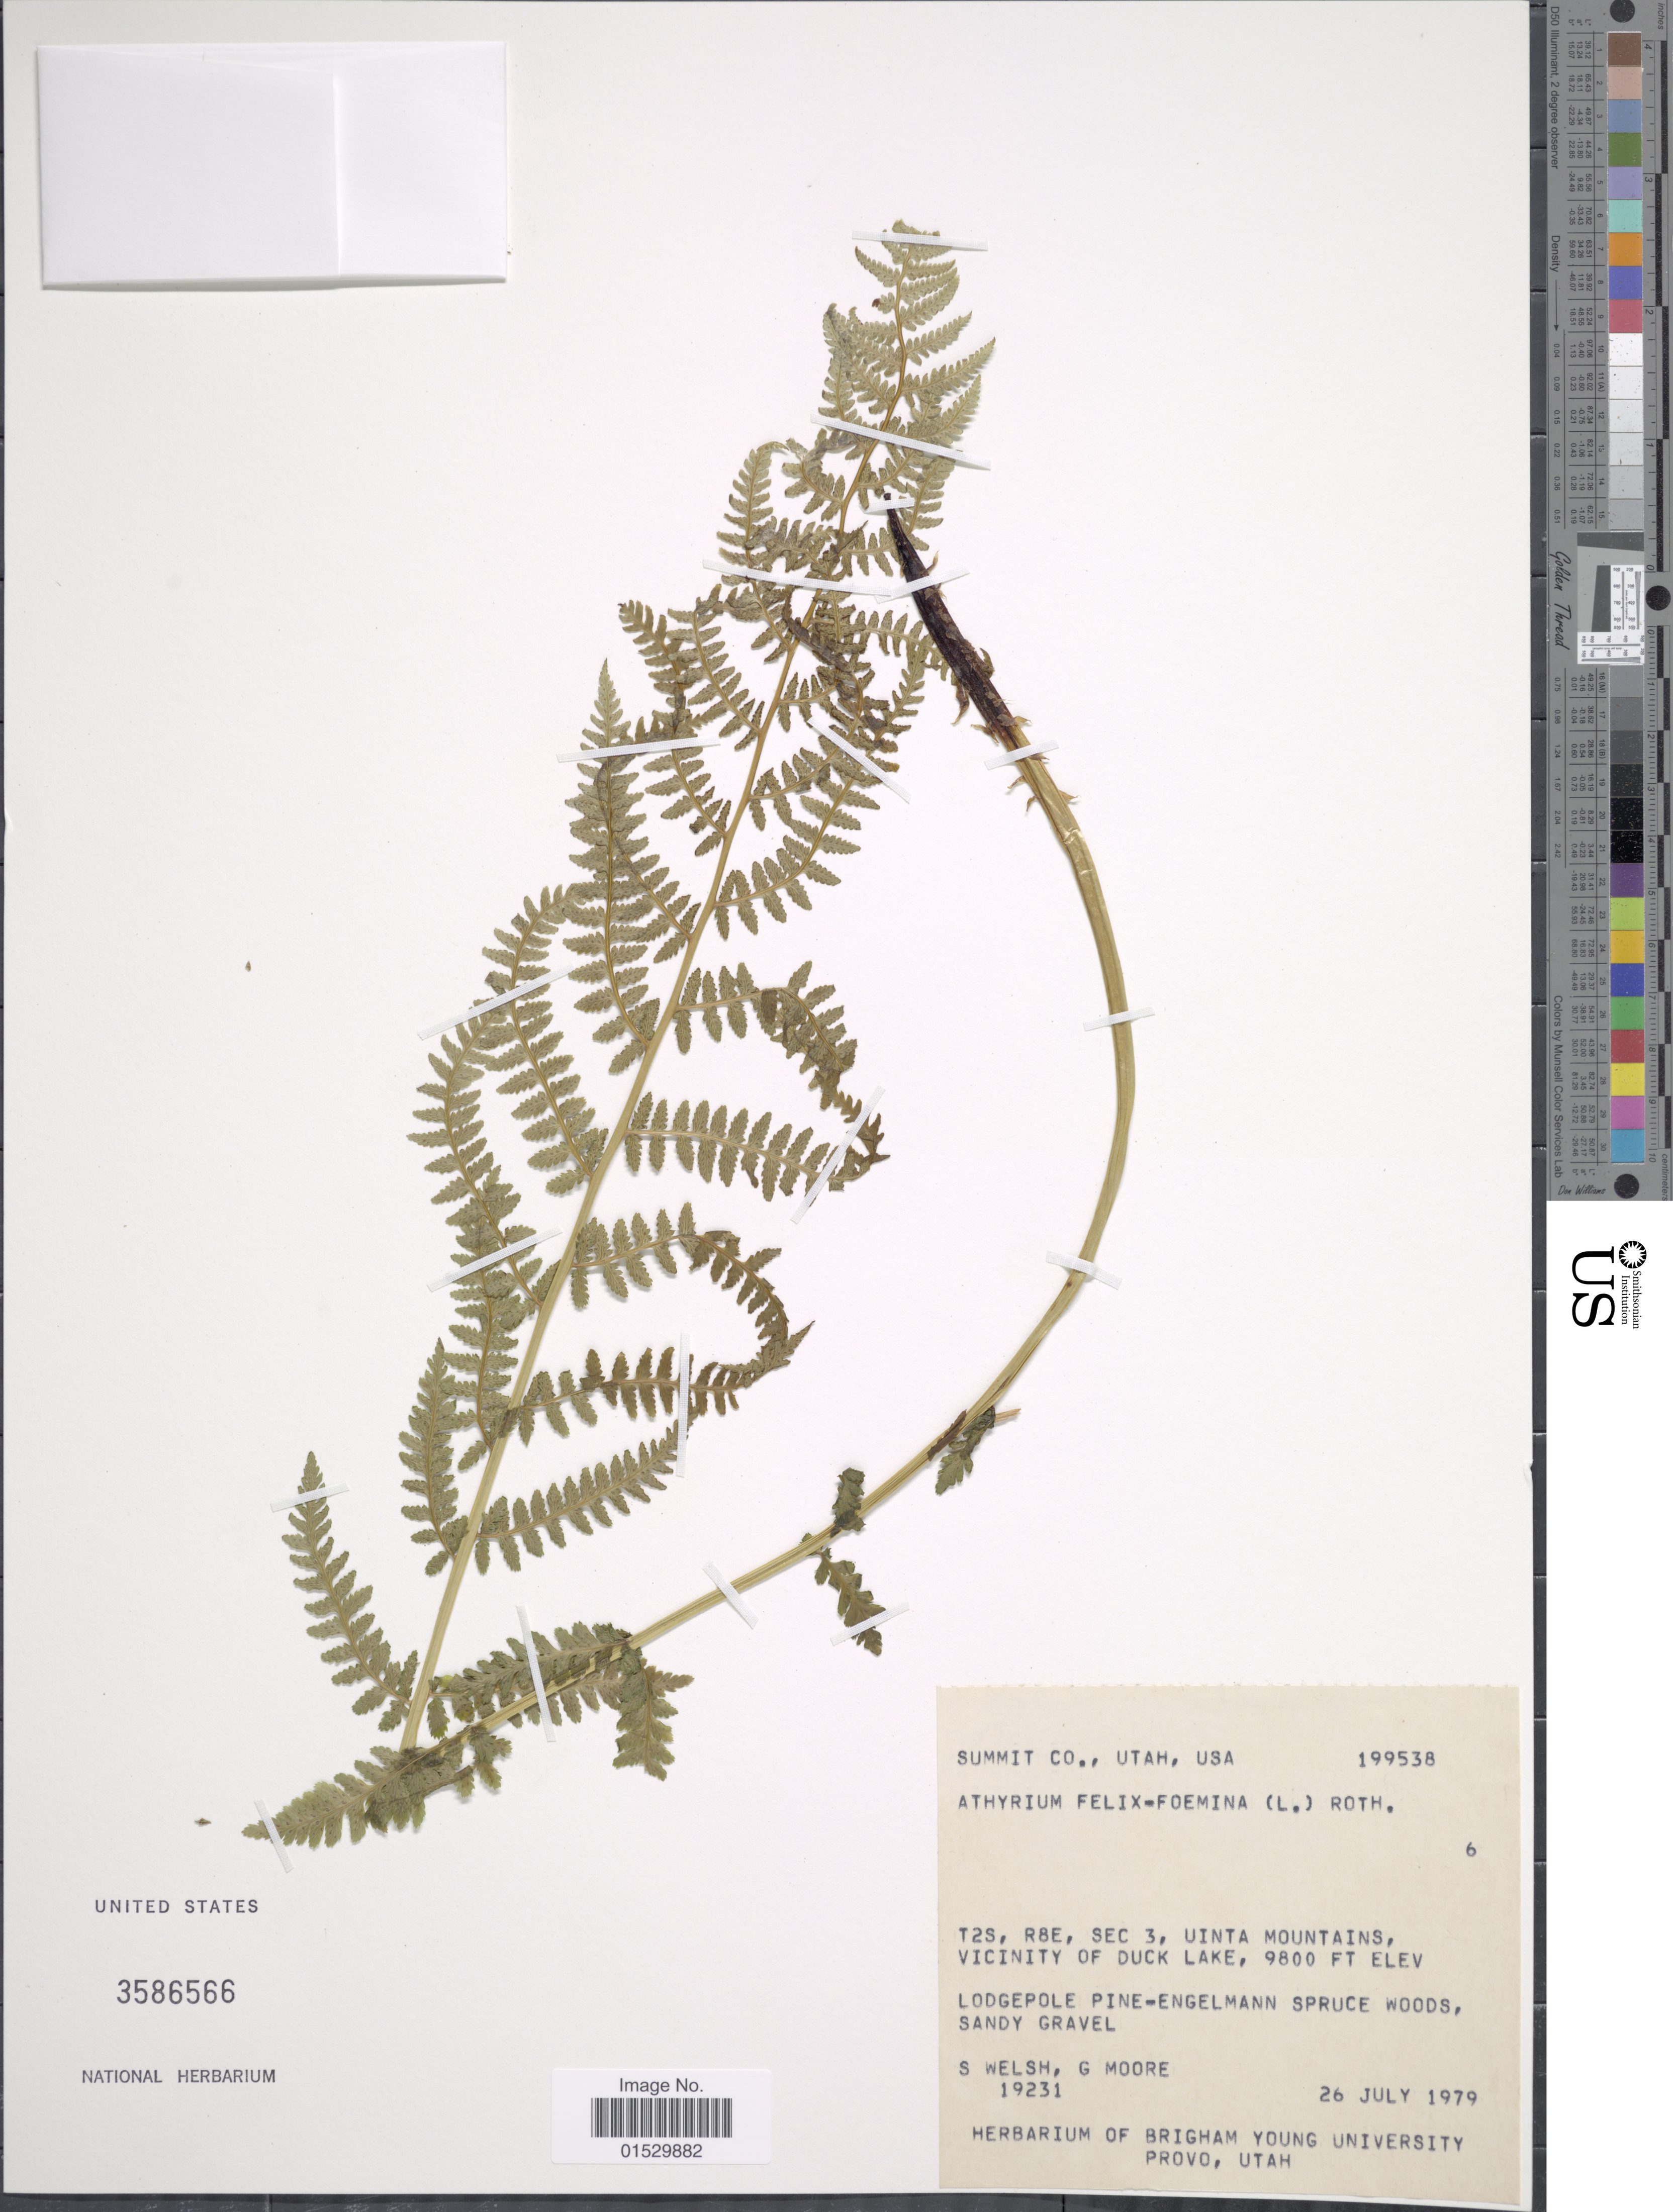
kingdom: Plantae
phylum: Tracheophyta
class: Polypodiopsida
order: Polypodiales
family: Athyriaceae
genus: Athyrium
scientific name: Athyrium filix-femina subsp. cyclosorum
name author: (Rupr.) C. Chr.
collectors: S. Welsh & G. Moore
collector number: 19231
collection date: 1979-07-26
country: United States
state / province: Utah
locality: T2S, R8E, Sec 3, Uinta Mountains, vicinity of Duck Lake, Lodgepole Pine-Engelmann Spruce Woods, Sandy Gravel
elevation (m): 2987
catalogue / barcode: US 3586566